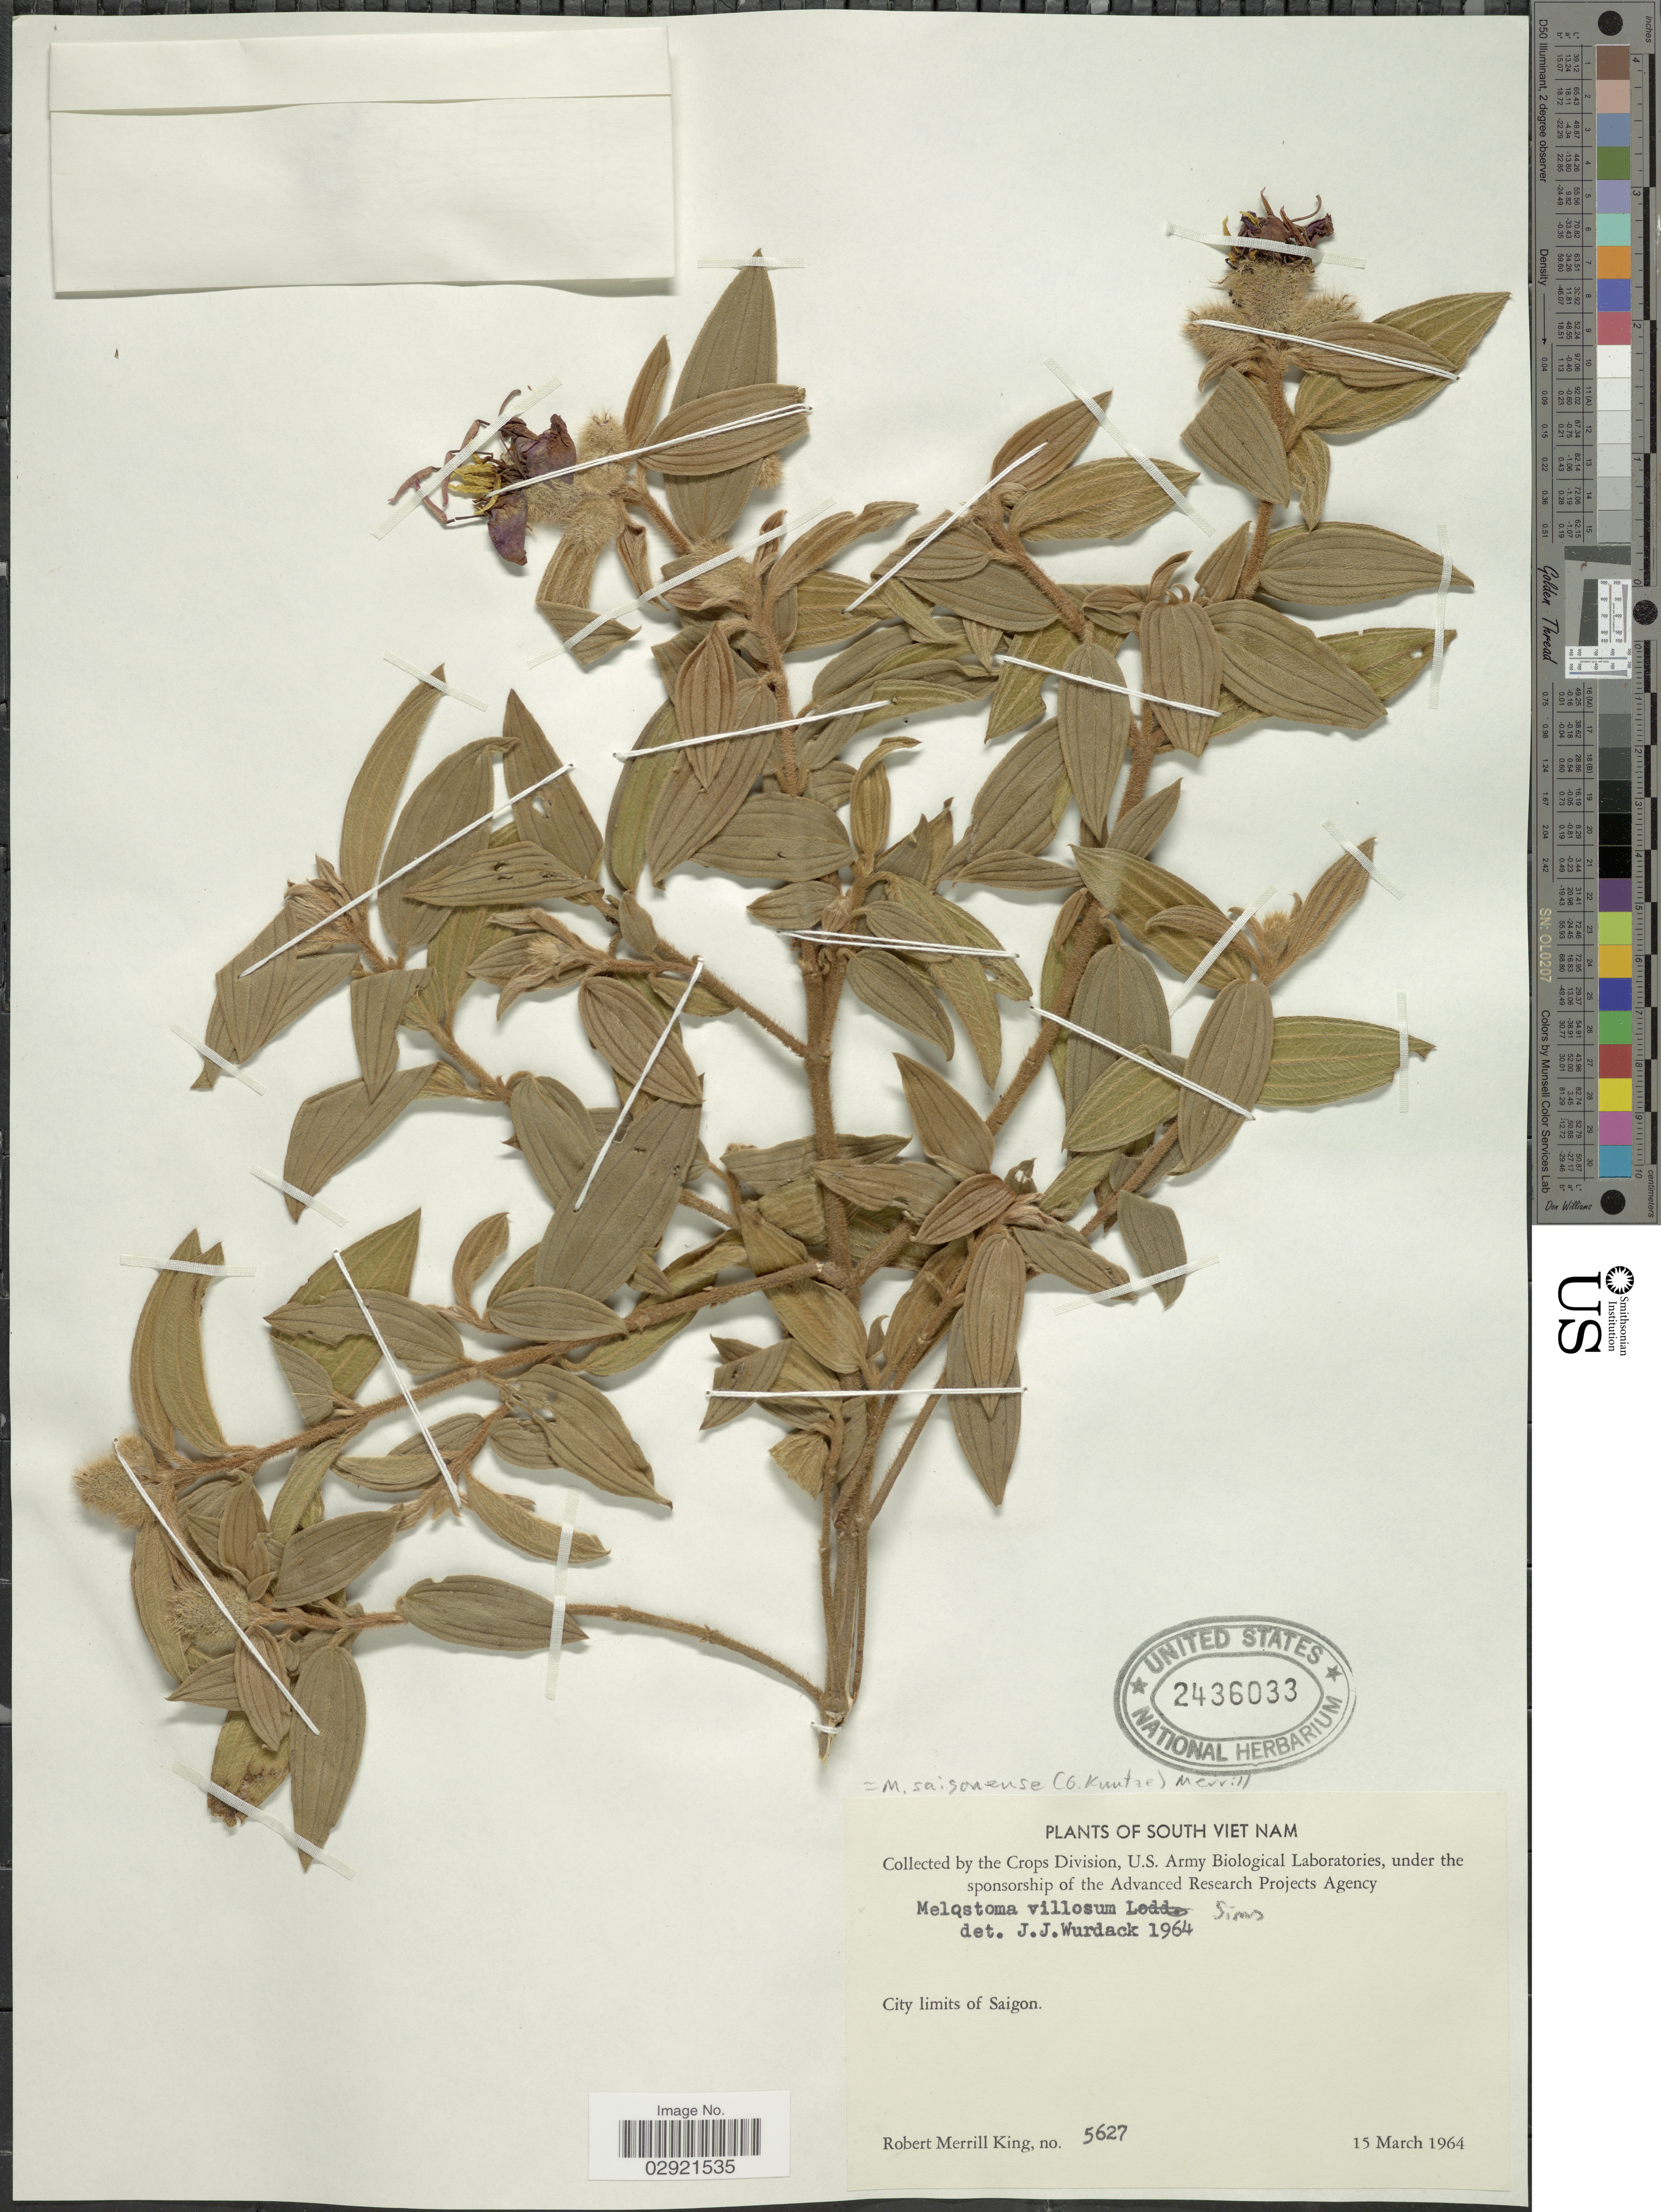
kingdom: Plantae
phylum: Tracheophyta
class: Magnoliopsida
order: Myrtales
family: Melastomataceae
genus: Melastoma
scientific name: Melastoma saigonense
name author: (Kuntze) Merr.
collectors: R. M. King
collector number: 5627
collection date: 1964-03-15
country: Vietnam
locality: South Viet Nam. City limits of Saigon.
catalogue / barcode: US 2436033